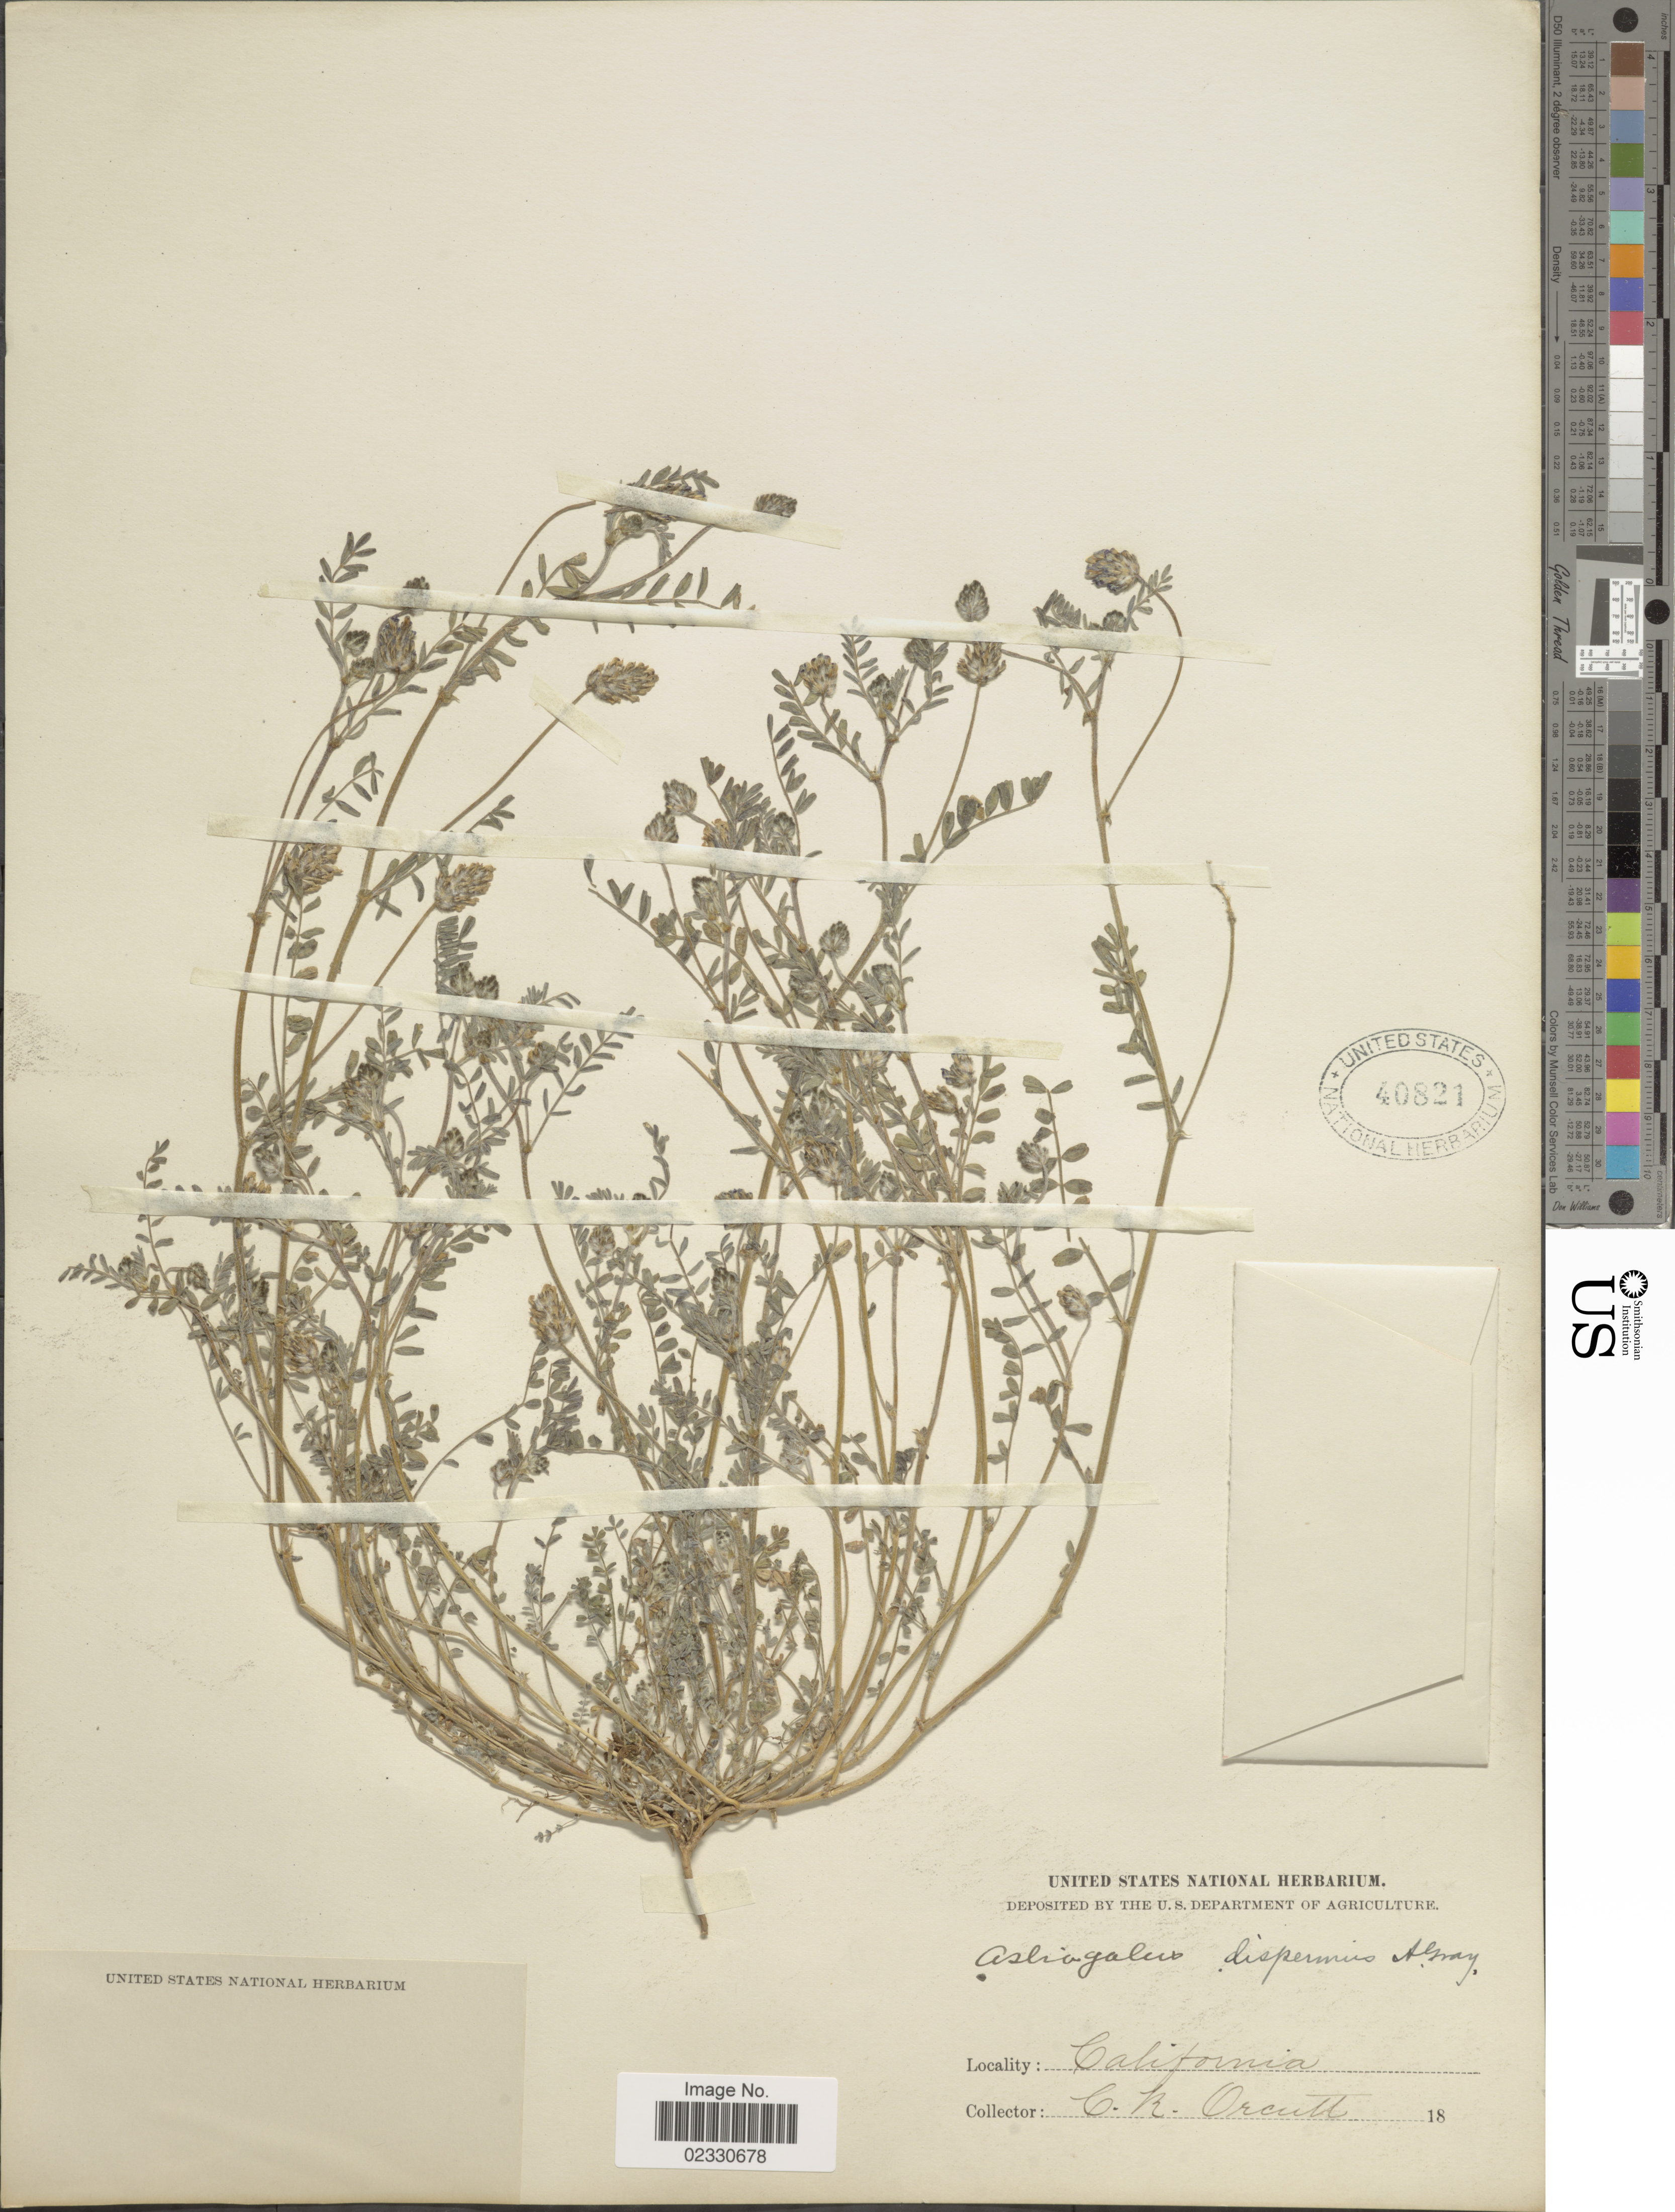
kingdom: Plantae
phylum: Tracheophyta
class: Magnoliopsida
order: Fabales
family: Fabaceae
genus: Astragalus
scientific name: Astragalus dispermus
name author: A. Gray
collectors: C. R. Orcutt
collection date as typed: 18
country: United States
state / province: California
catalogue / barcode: US 40821